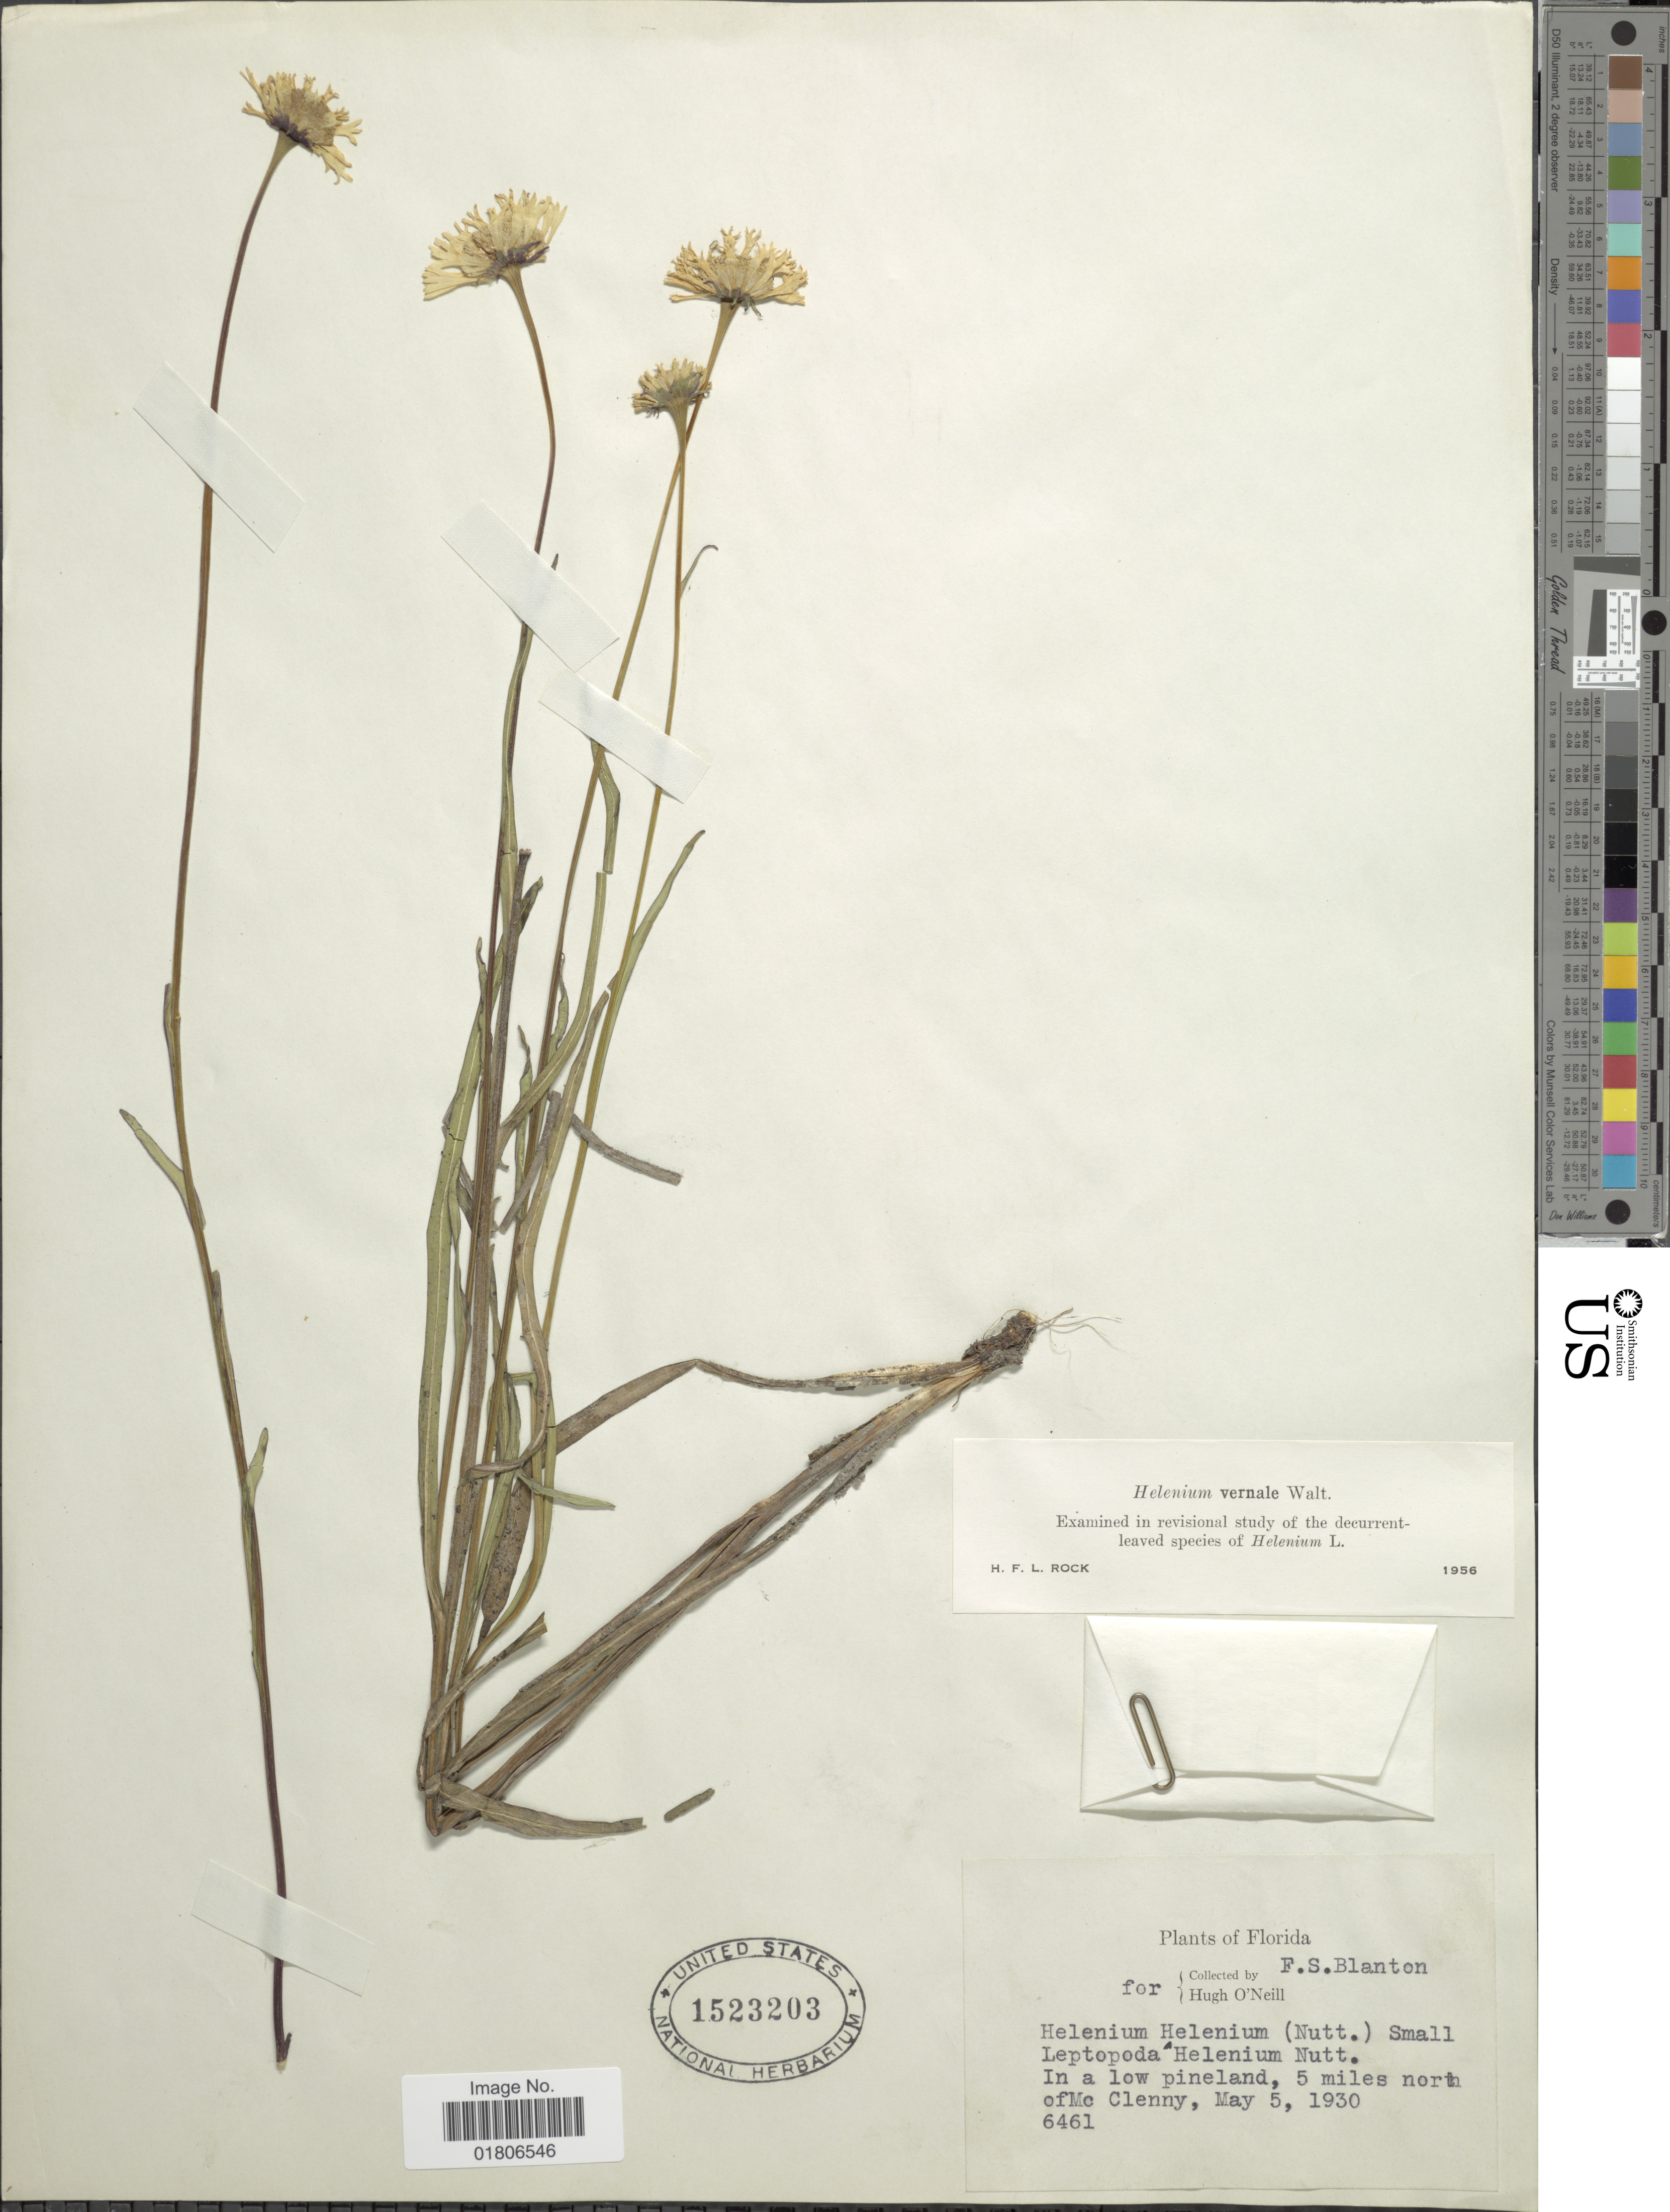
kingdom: Plantae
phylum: Tracheophyta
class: Magnoliopsida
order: Asterales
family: Asteraceae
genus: Helenium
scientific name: Helenium vernale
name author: Walter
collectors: F. S. Blanton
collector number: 6461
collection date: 1930-05-05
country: United States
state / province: Florida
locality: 5 miles north of Mc Clenny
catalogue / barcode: US 1523203